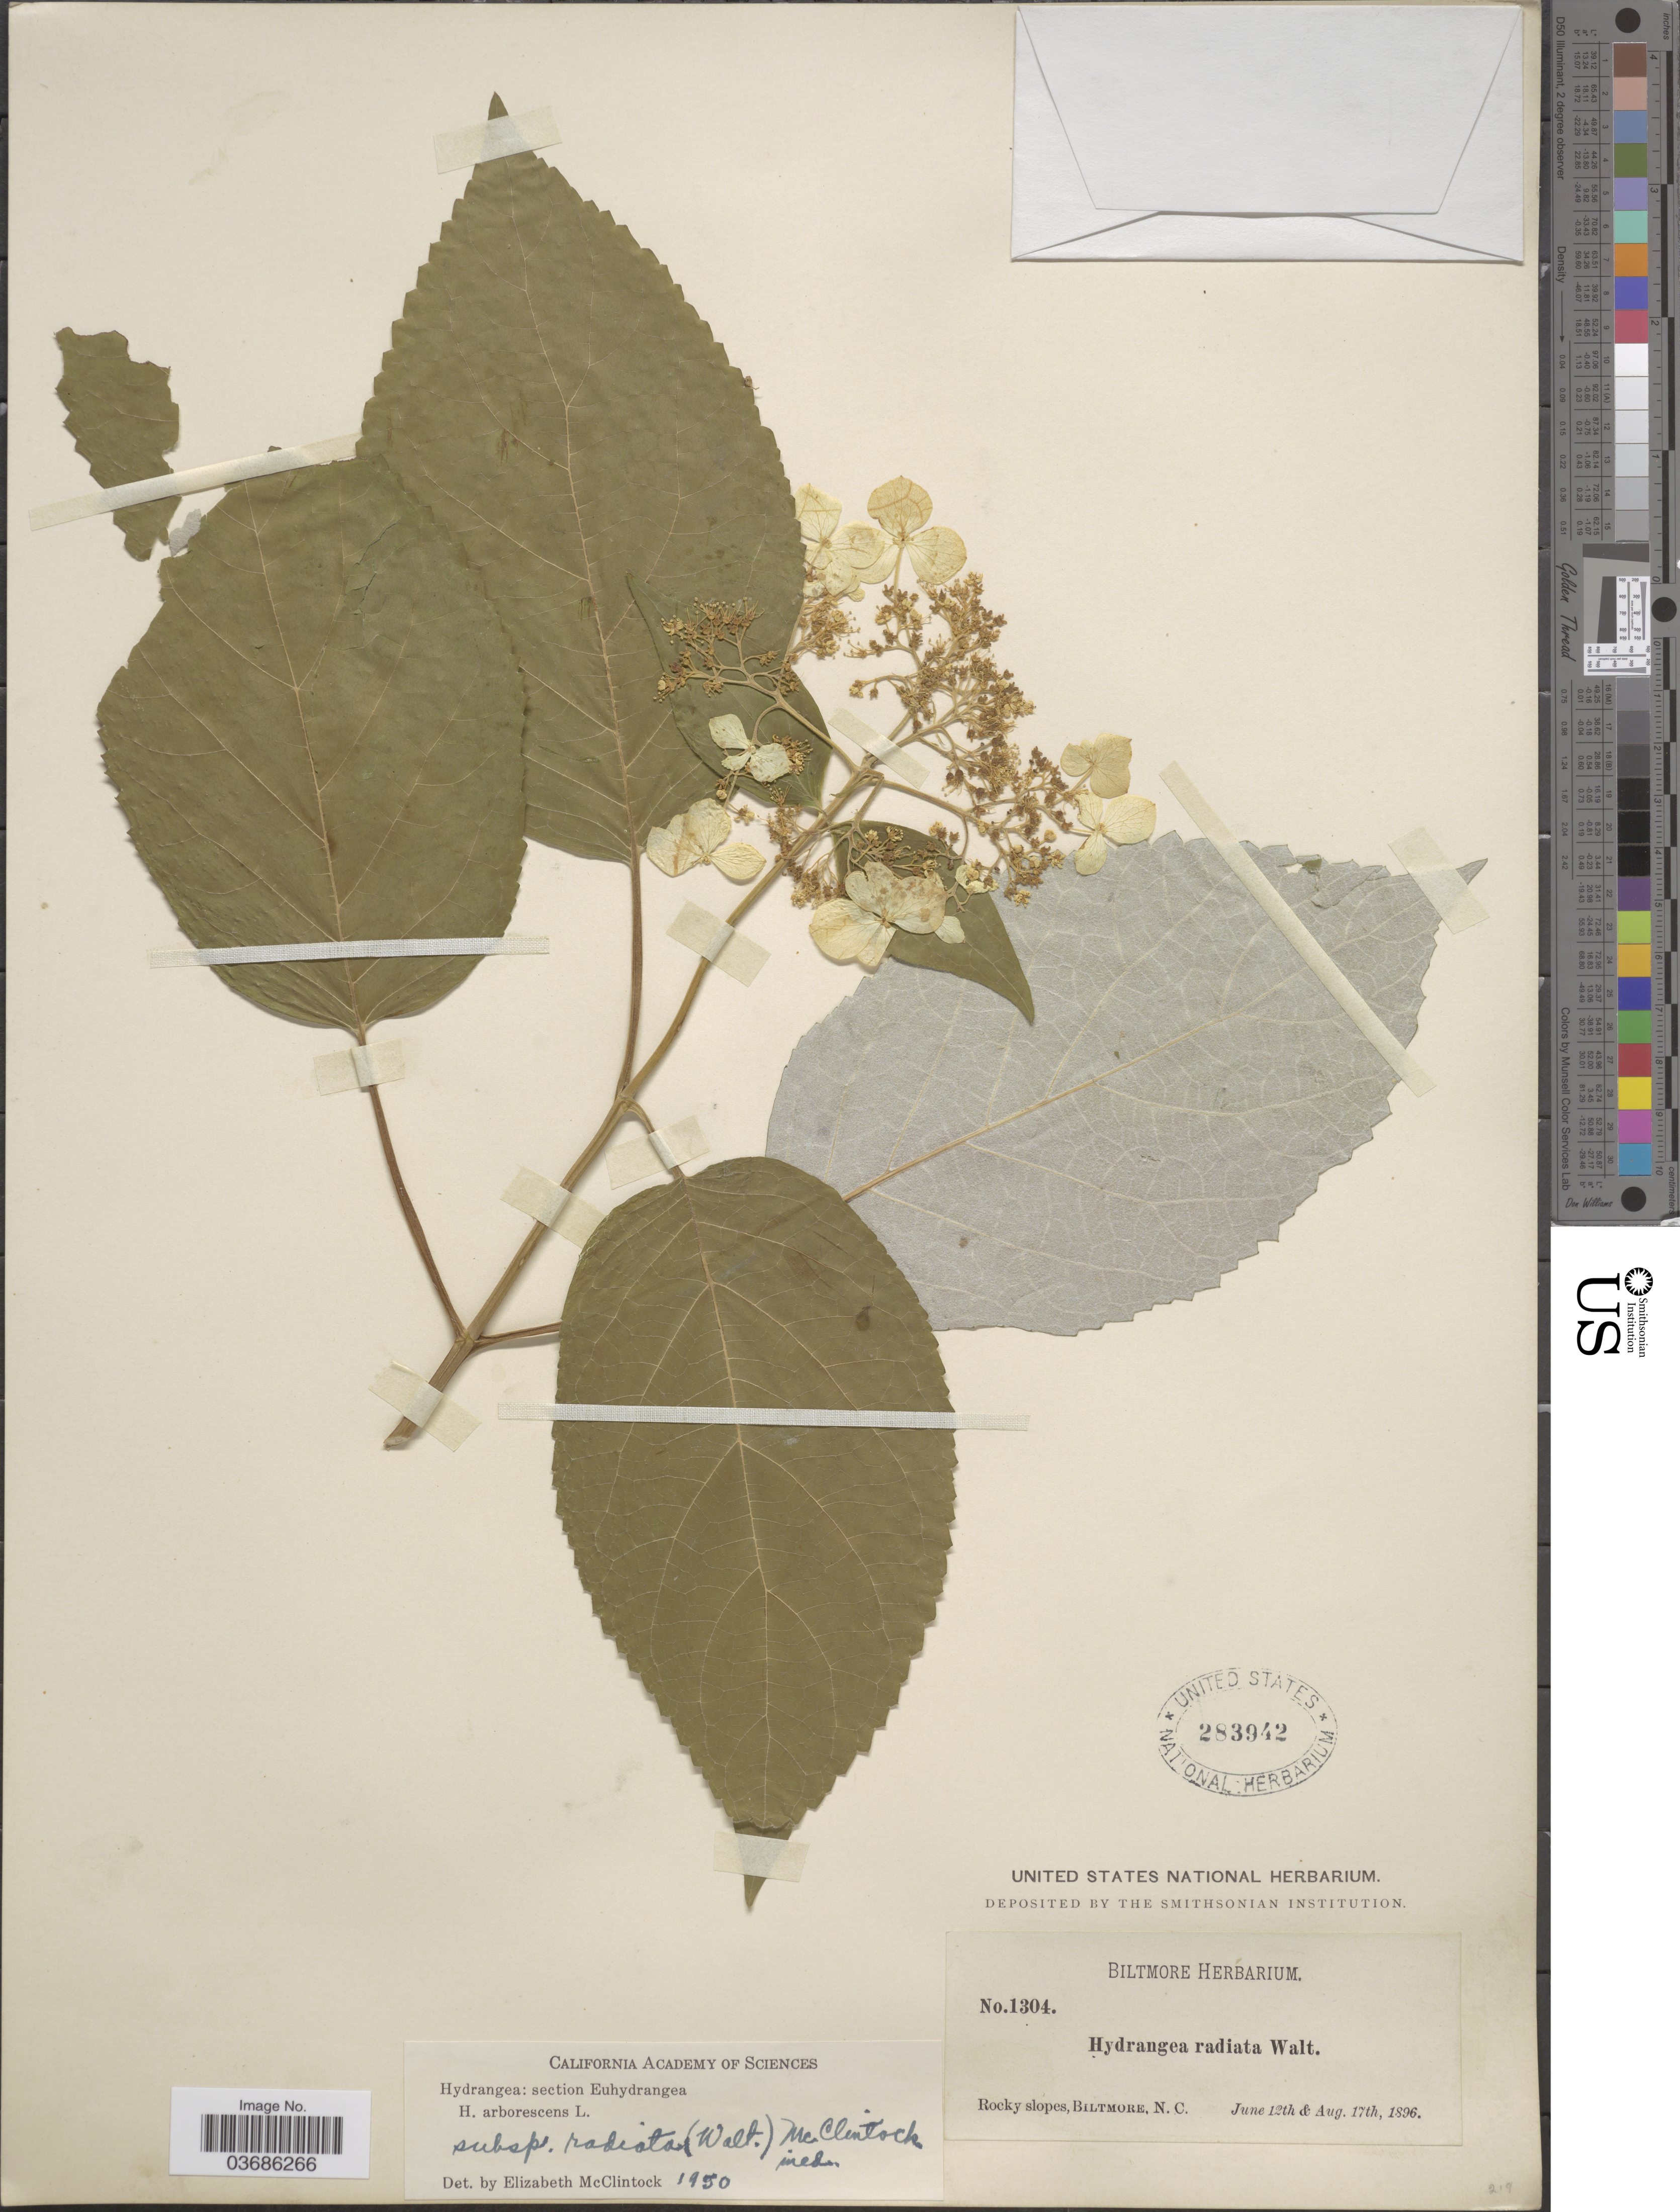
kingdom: Plantae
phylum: Tracheophyta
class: Magnoliopsida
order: Cornales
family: Hydrangeaceae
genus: Hydrangea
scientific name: Hydrangea arborescens subsp. radiata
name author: (Walter) E. M. McClint.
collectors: ex herb. Biltmore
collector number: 1304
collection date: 1896-06-12/1896-08-17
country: United States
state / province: North Carolina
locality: Rocky slopes, Biltmore.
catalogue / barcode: US 283942